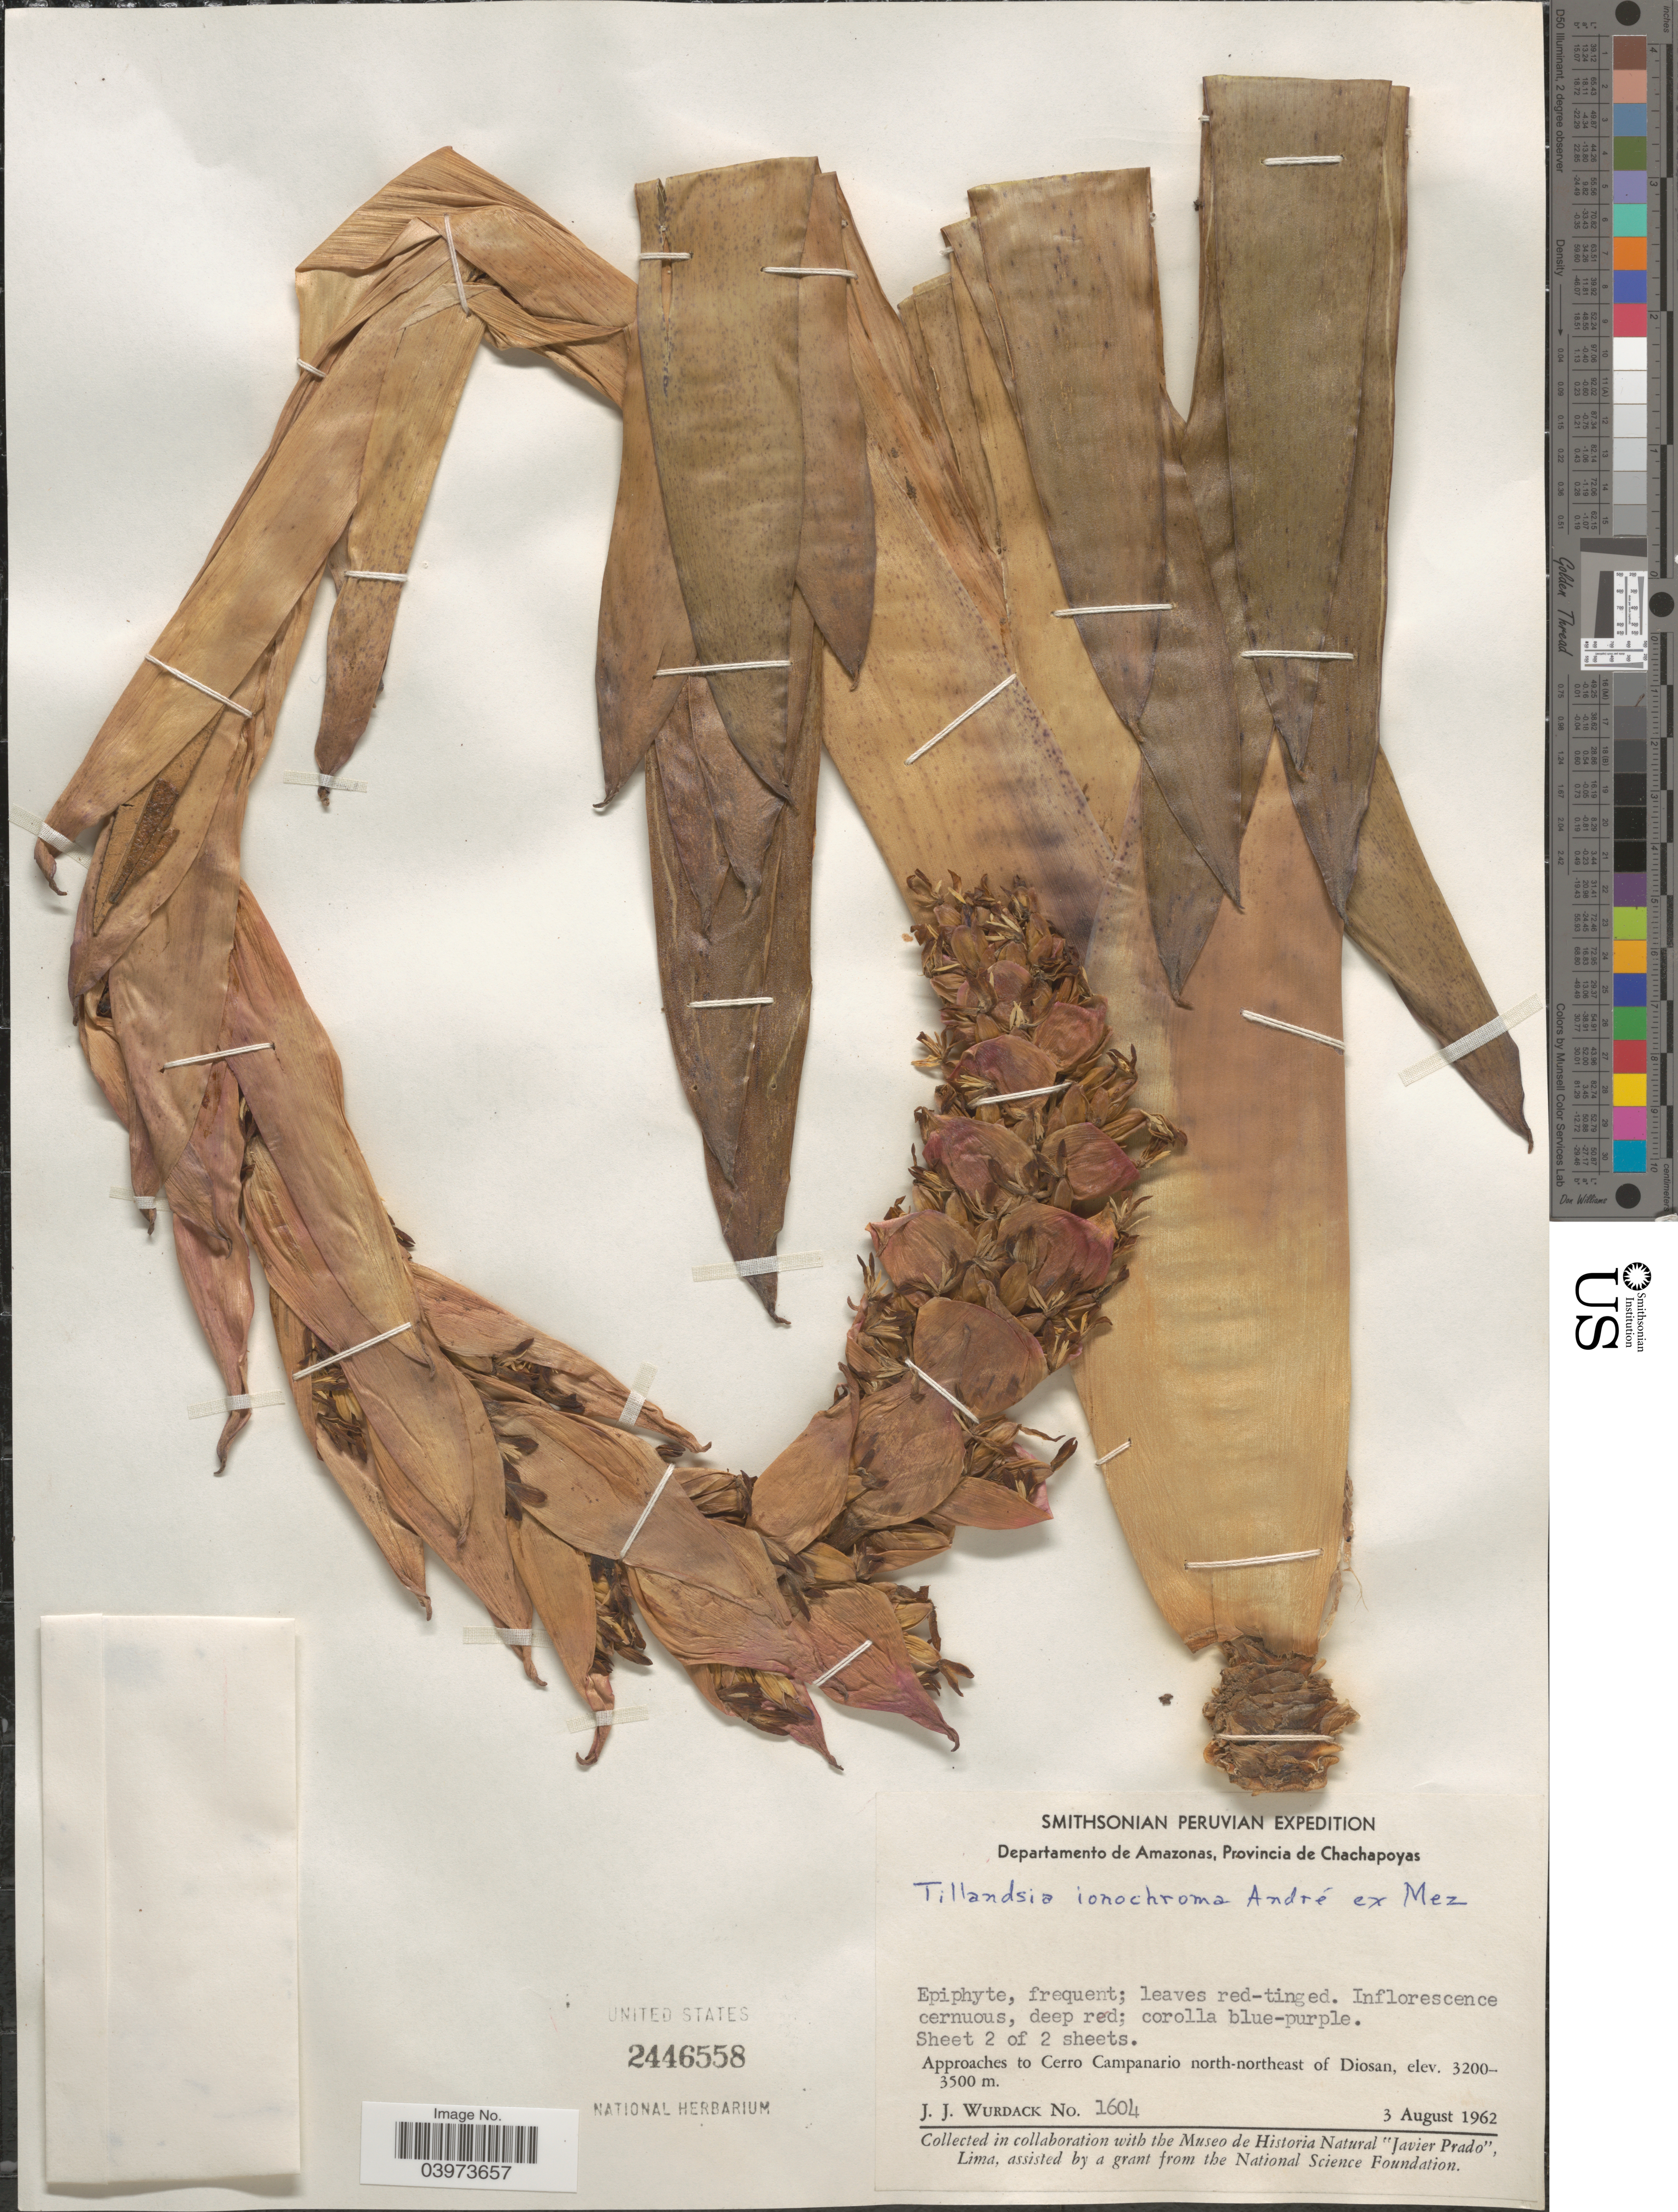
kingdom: Plantae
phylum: Tracheophyta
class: Liliopsida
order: Poales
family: Bromeliaceae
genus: Tillandsia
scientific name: Tillandsia ionochroma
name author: André ex Mez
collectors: J. J. Wurdack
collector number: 1604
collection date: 1962-08-03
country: Peru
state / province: Amazonas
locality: Smithsonian Peruvian Expedition. Departamento de Amazonas, Provincia de Chachapoyas. Approaches to Cerro Campanario north-northeast of Diosan.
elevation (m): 3200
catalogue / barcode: US 2446558